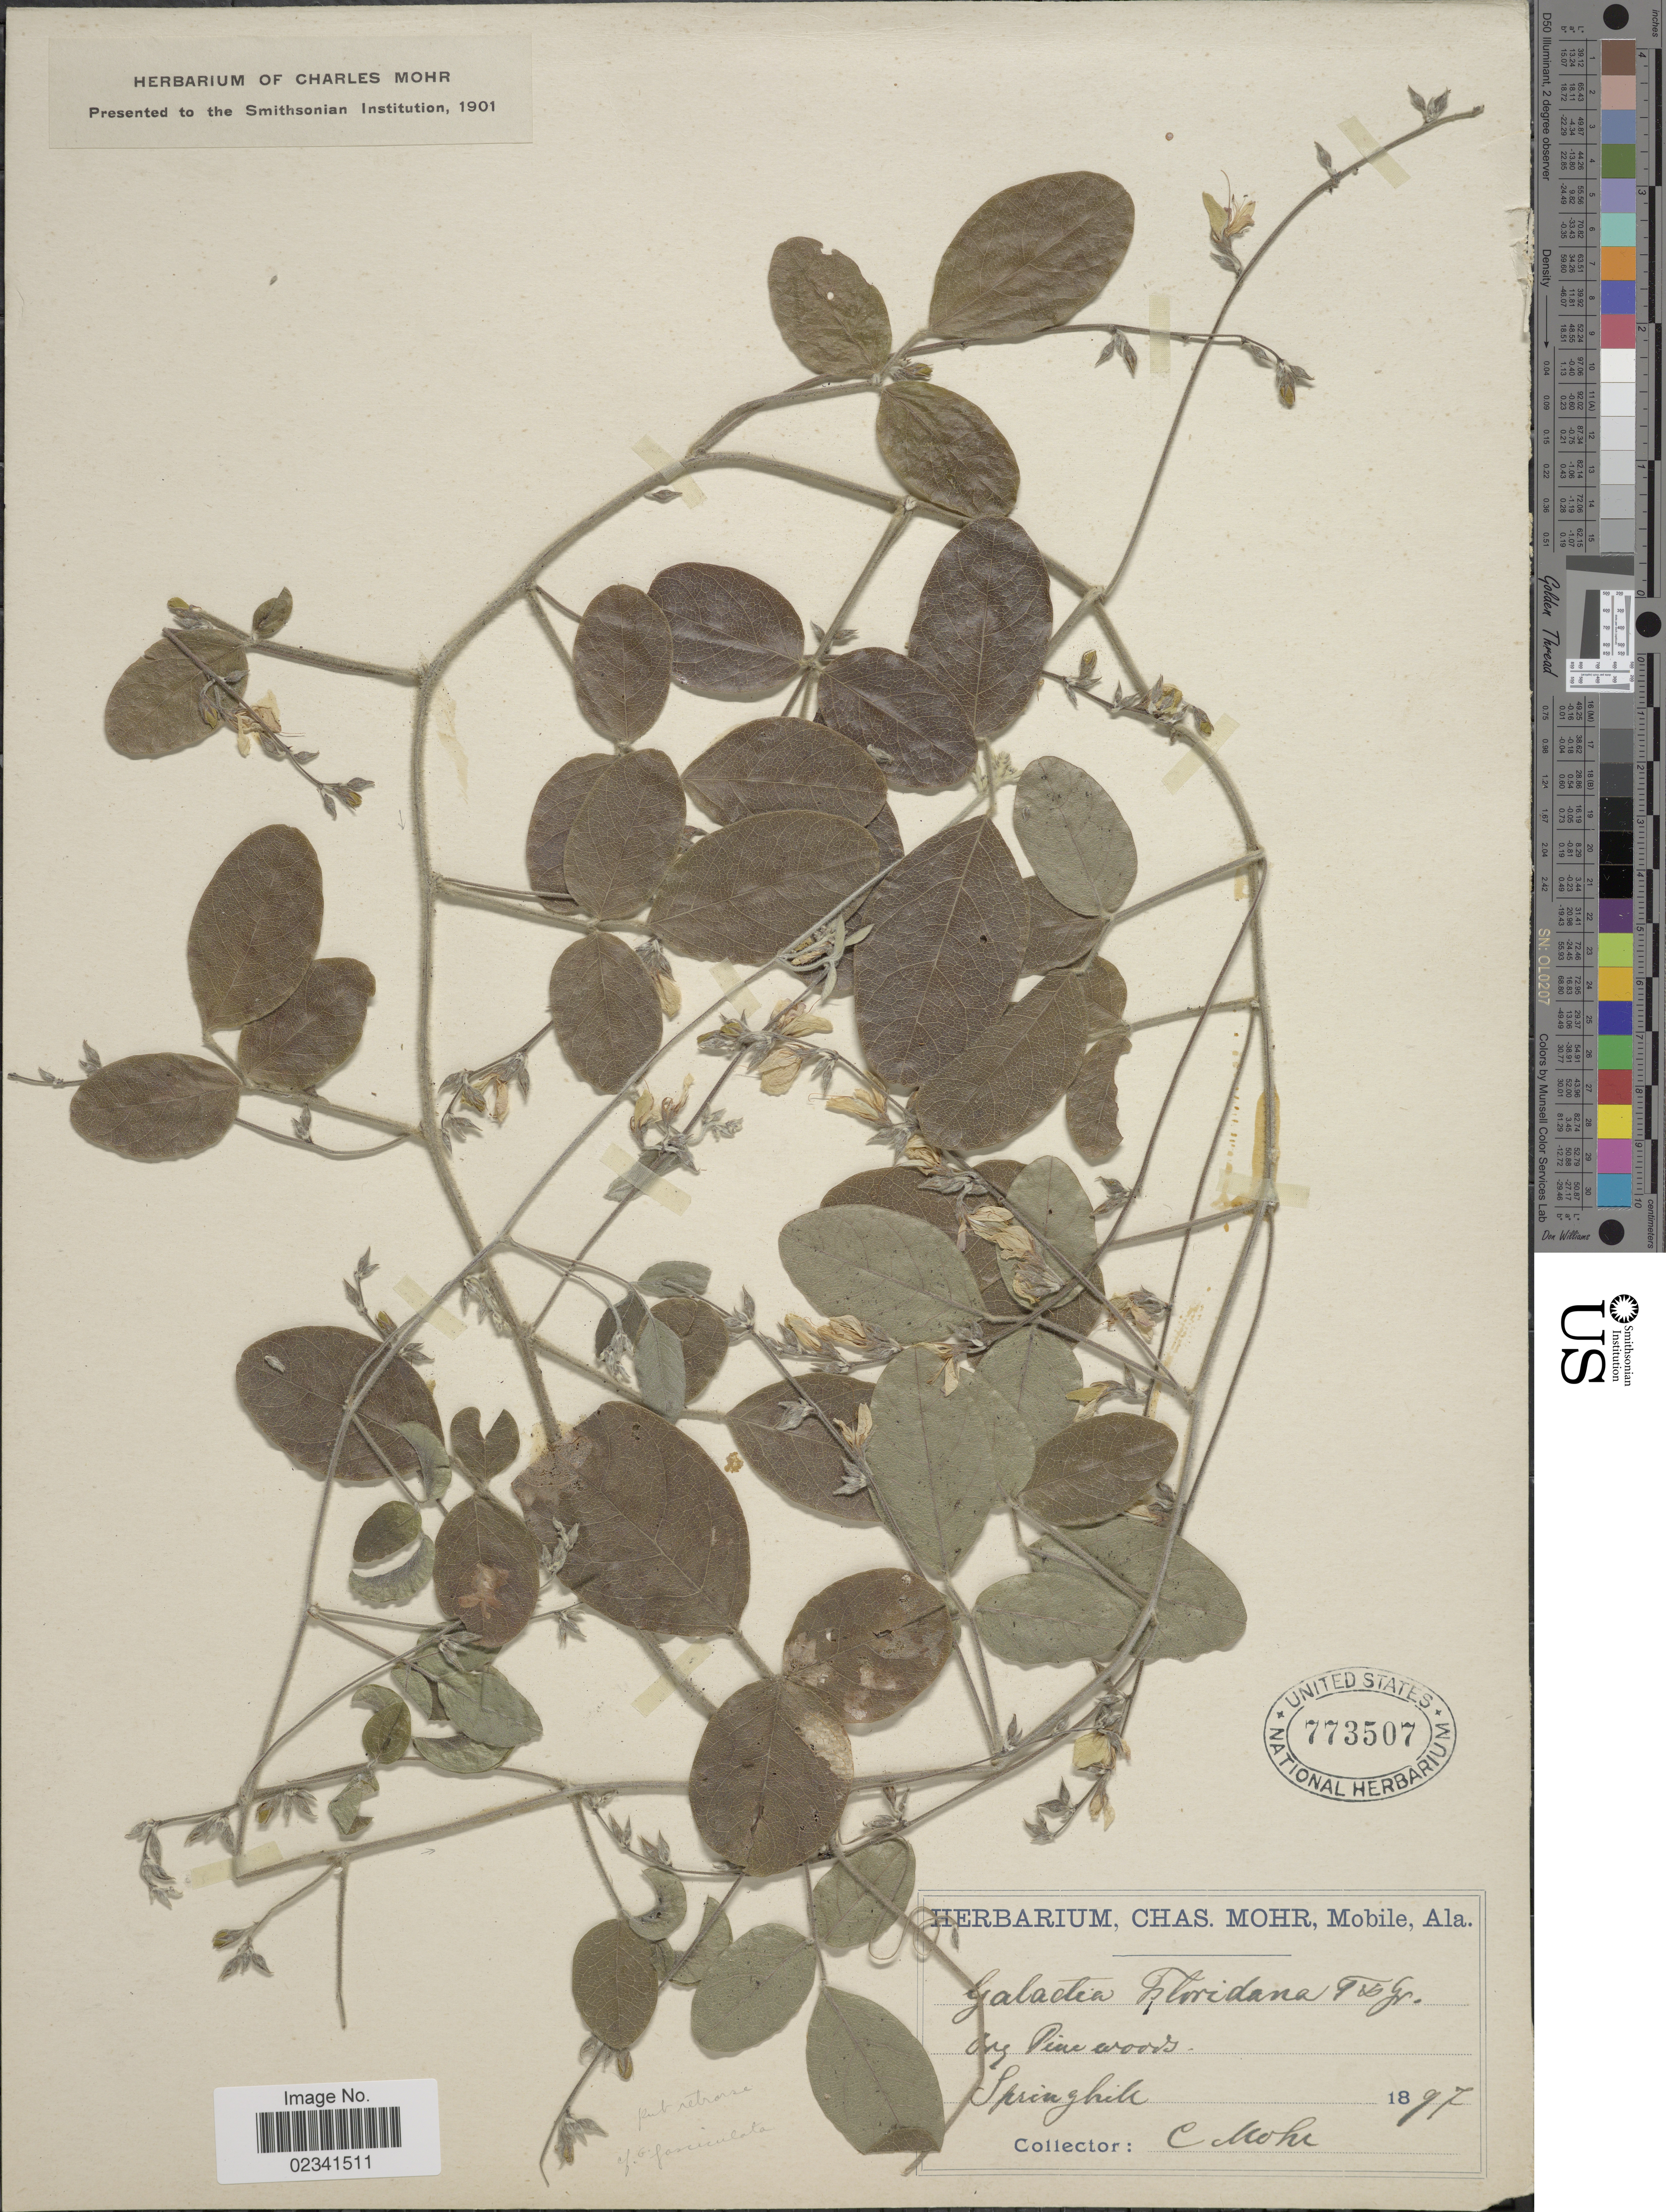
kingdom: Plantae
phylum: Tracheophyta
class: Magnoliopsida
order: Fabales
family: Fabaceae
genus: Galactia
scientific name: Galactia fasciculata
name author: Vail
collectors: Mohr, C. T. (herbarium)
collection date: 1897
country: United States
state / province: Alabama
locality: Springhill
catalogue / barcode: US 773507